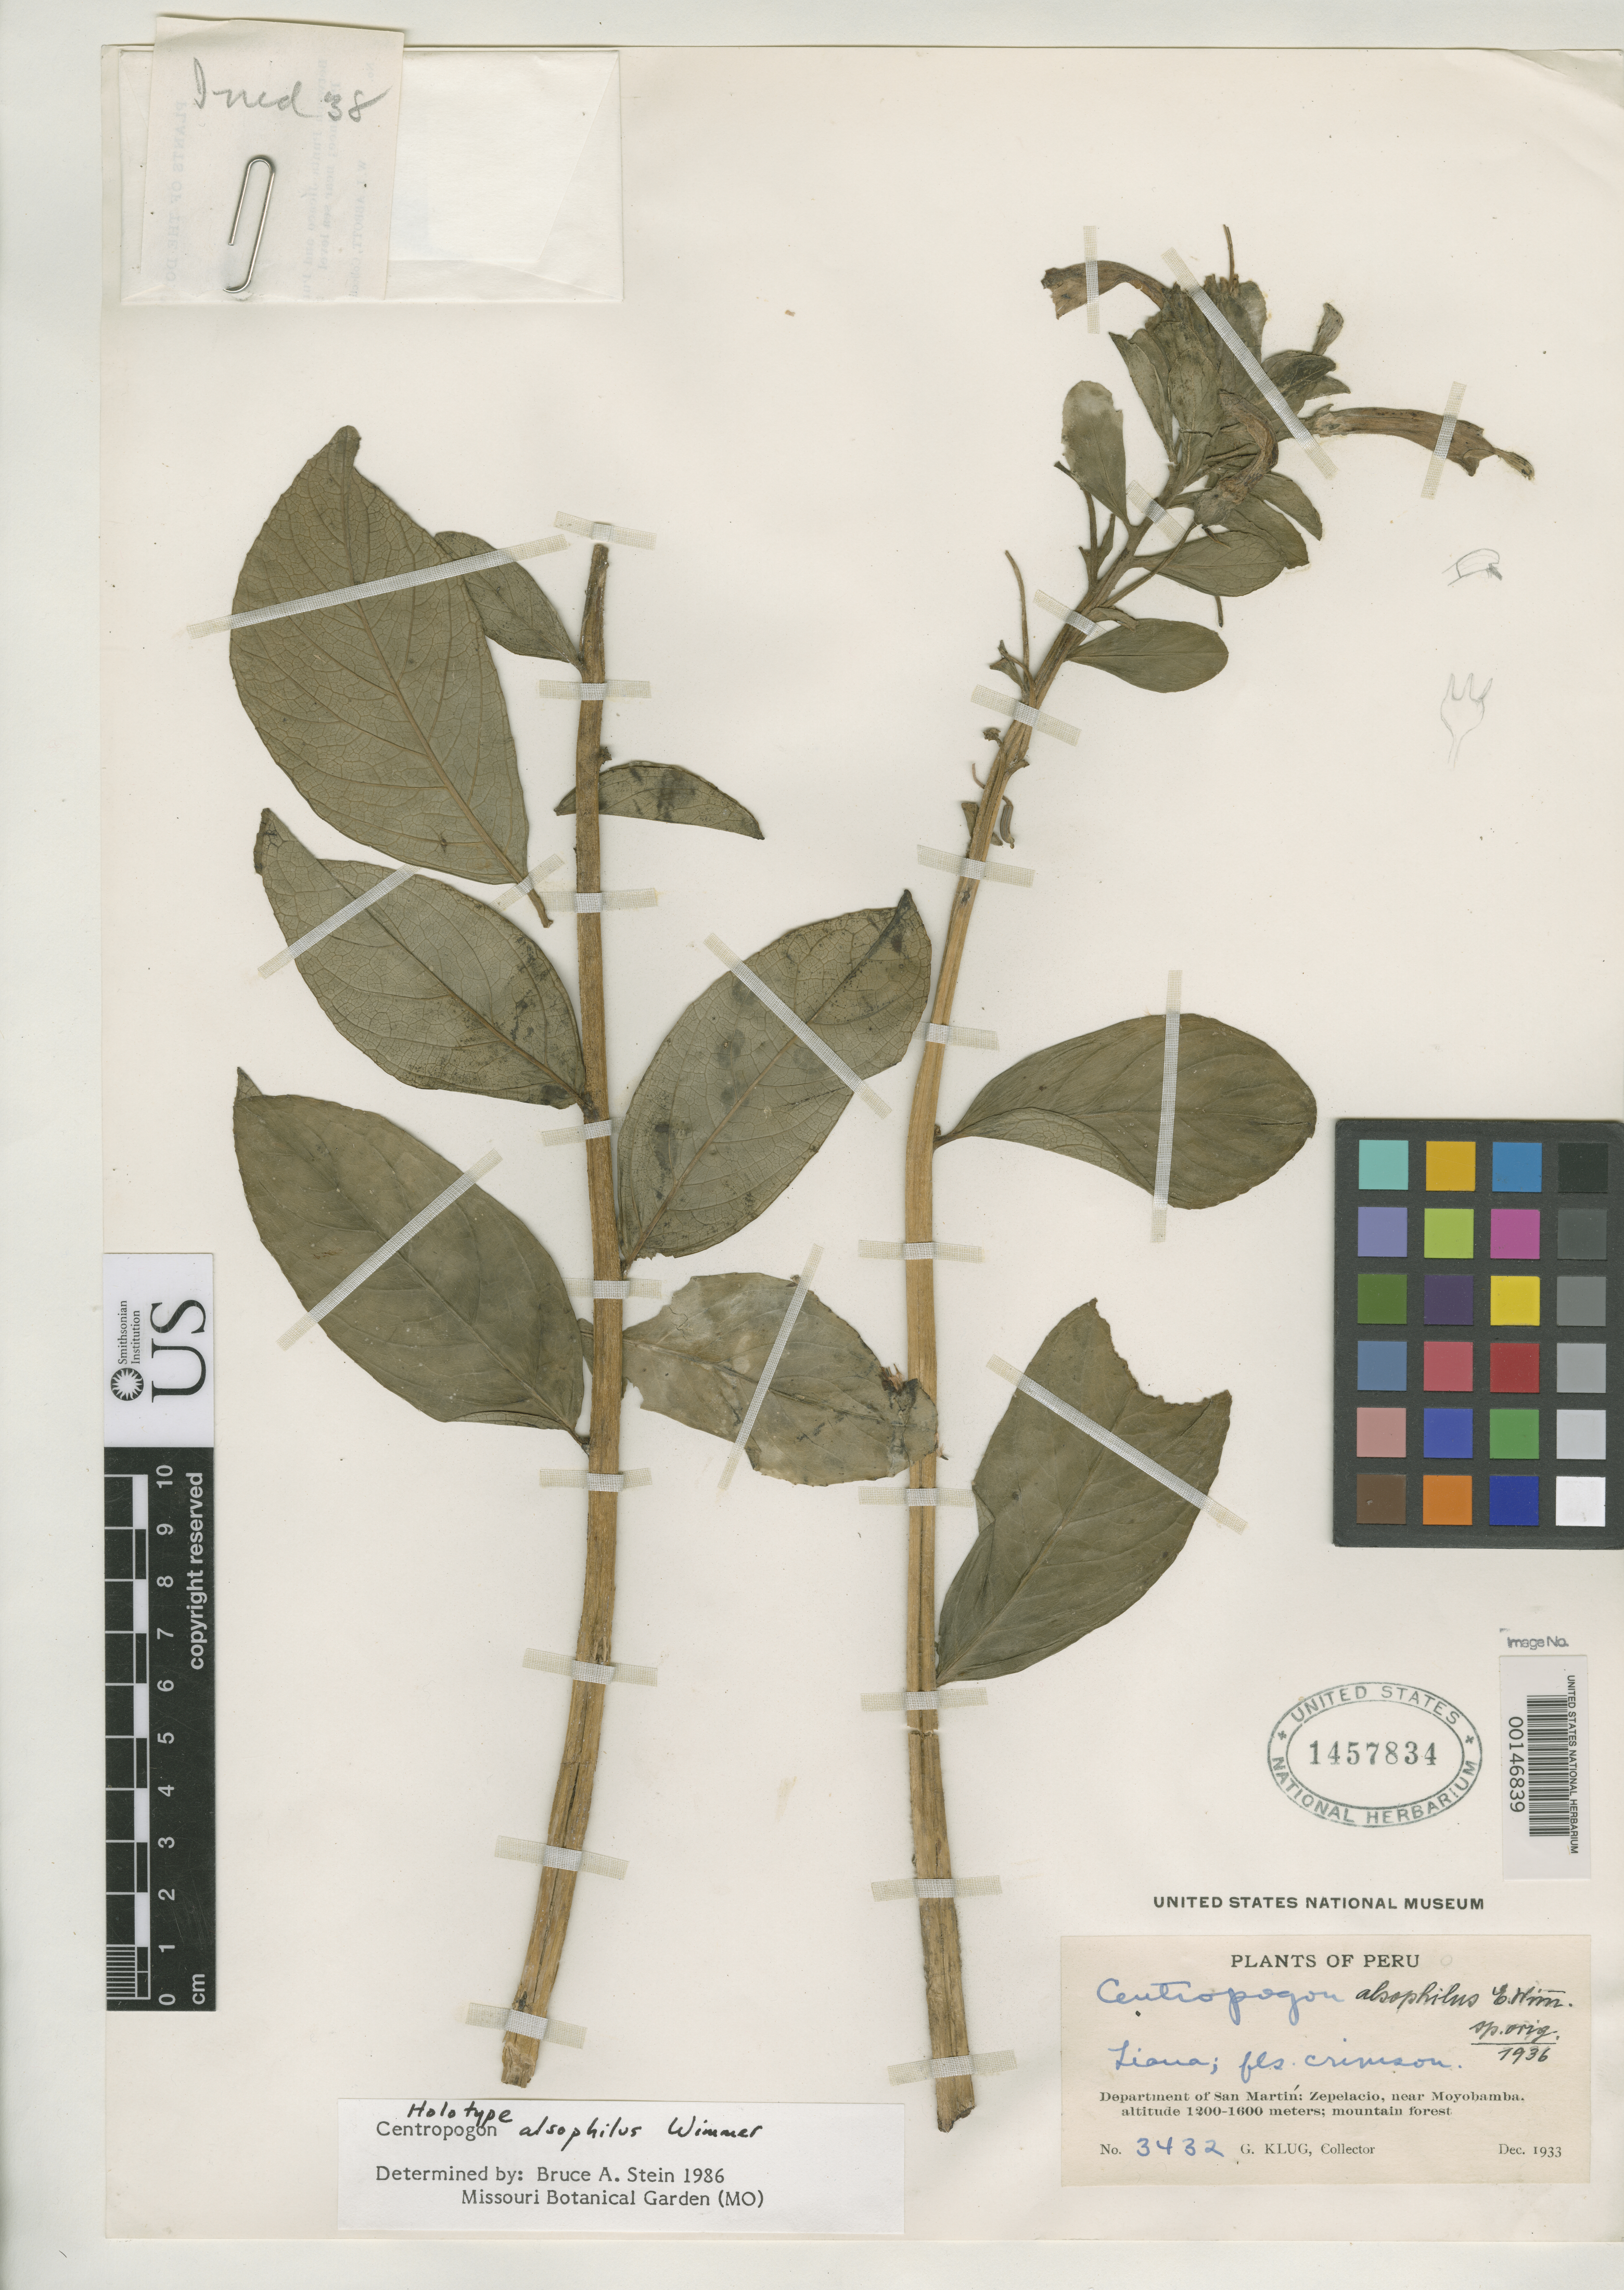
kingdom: Plantae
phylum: Tracheophyta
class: Magnoliopsida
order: Asterales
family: Campanulaceae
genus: Centropogon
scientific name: Centropogon alsophilus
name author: E. Wimm. in J.F. Macbr.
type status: Holotype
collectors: G. Klug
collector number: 3432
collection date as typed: Dec 1933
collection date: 1933-12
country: Peru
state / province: San Martín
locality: Zepelacio.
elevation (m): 1200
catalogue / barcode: US 1457834